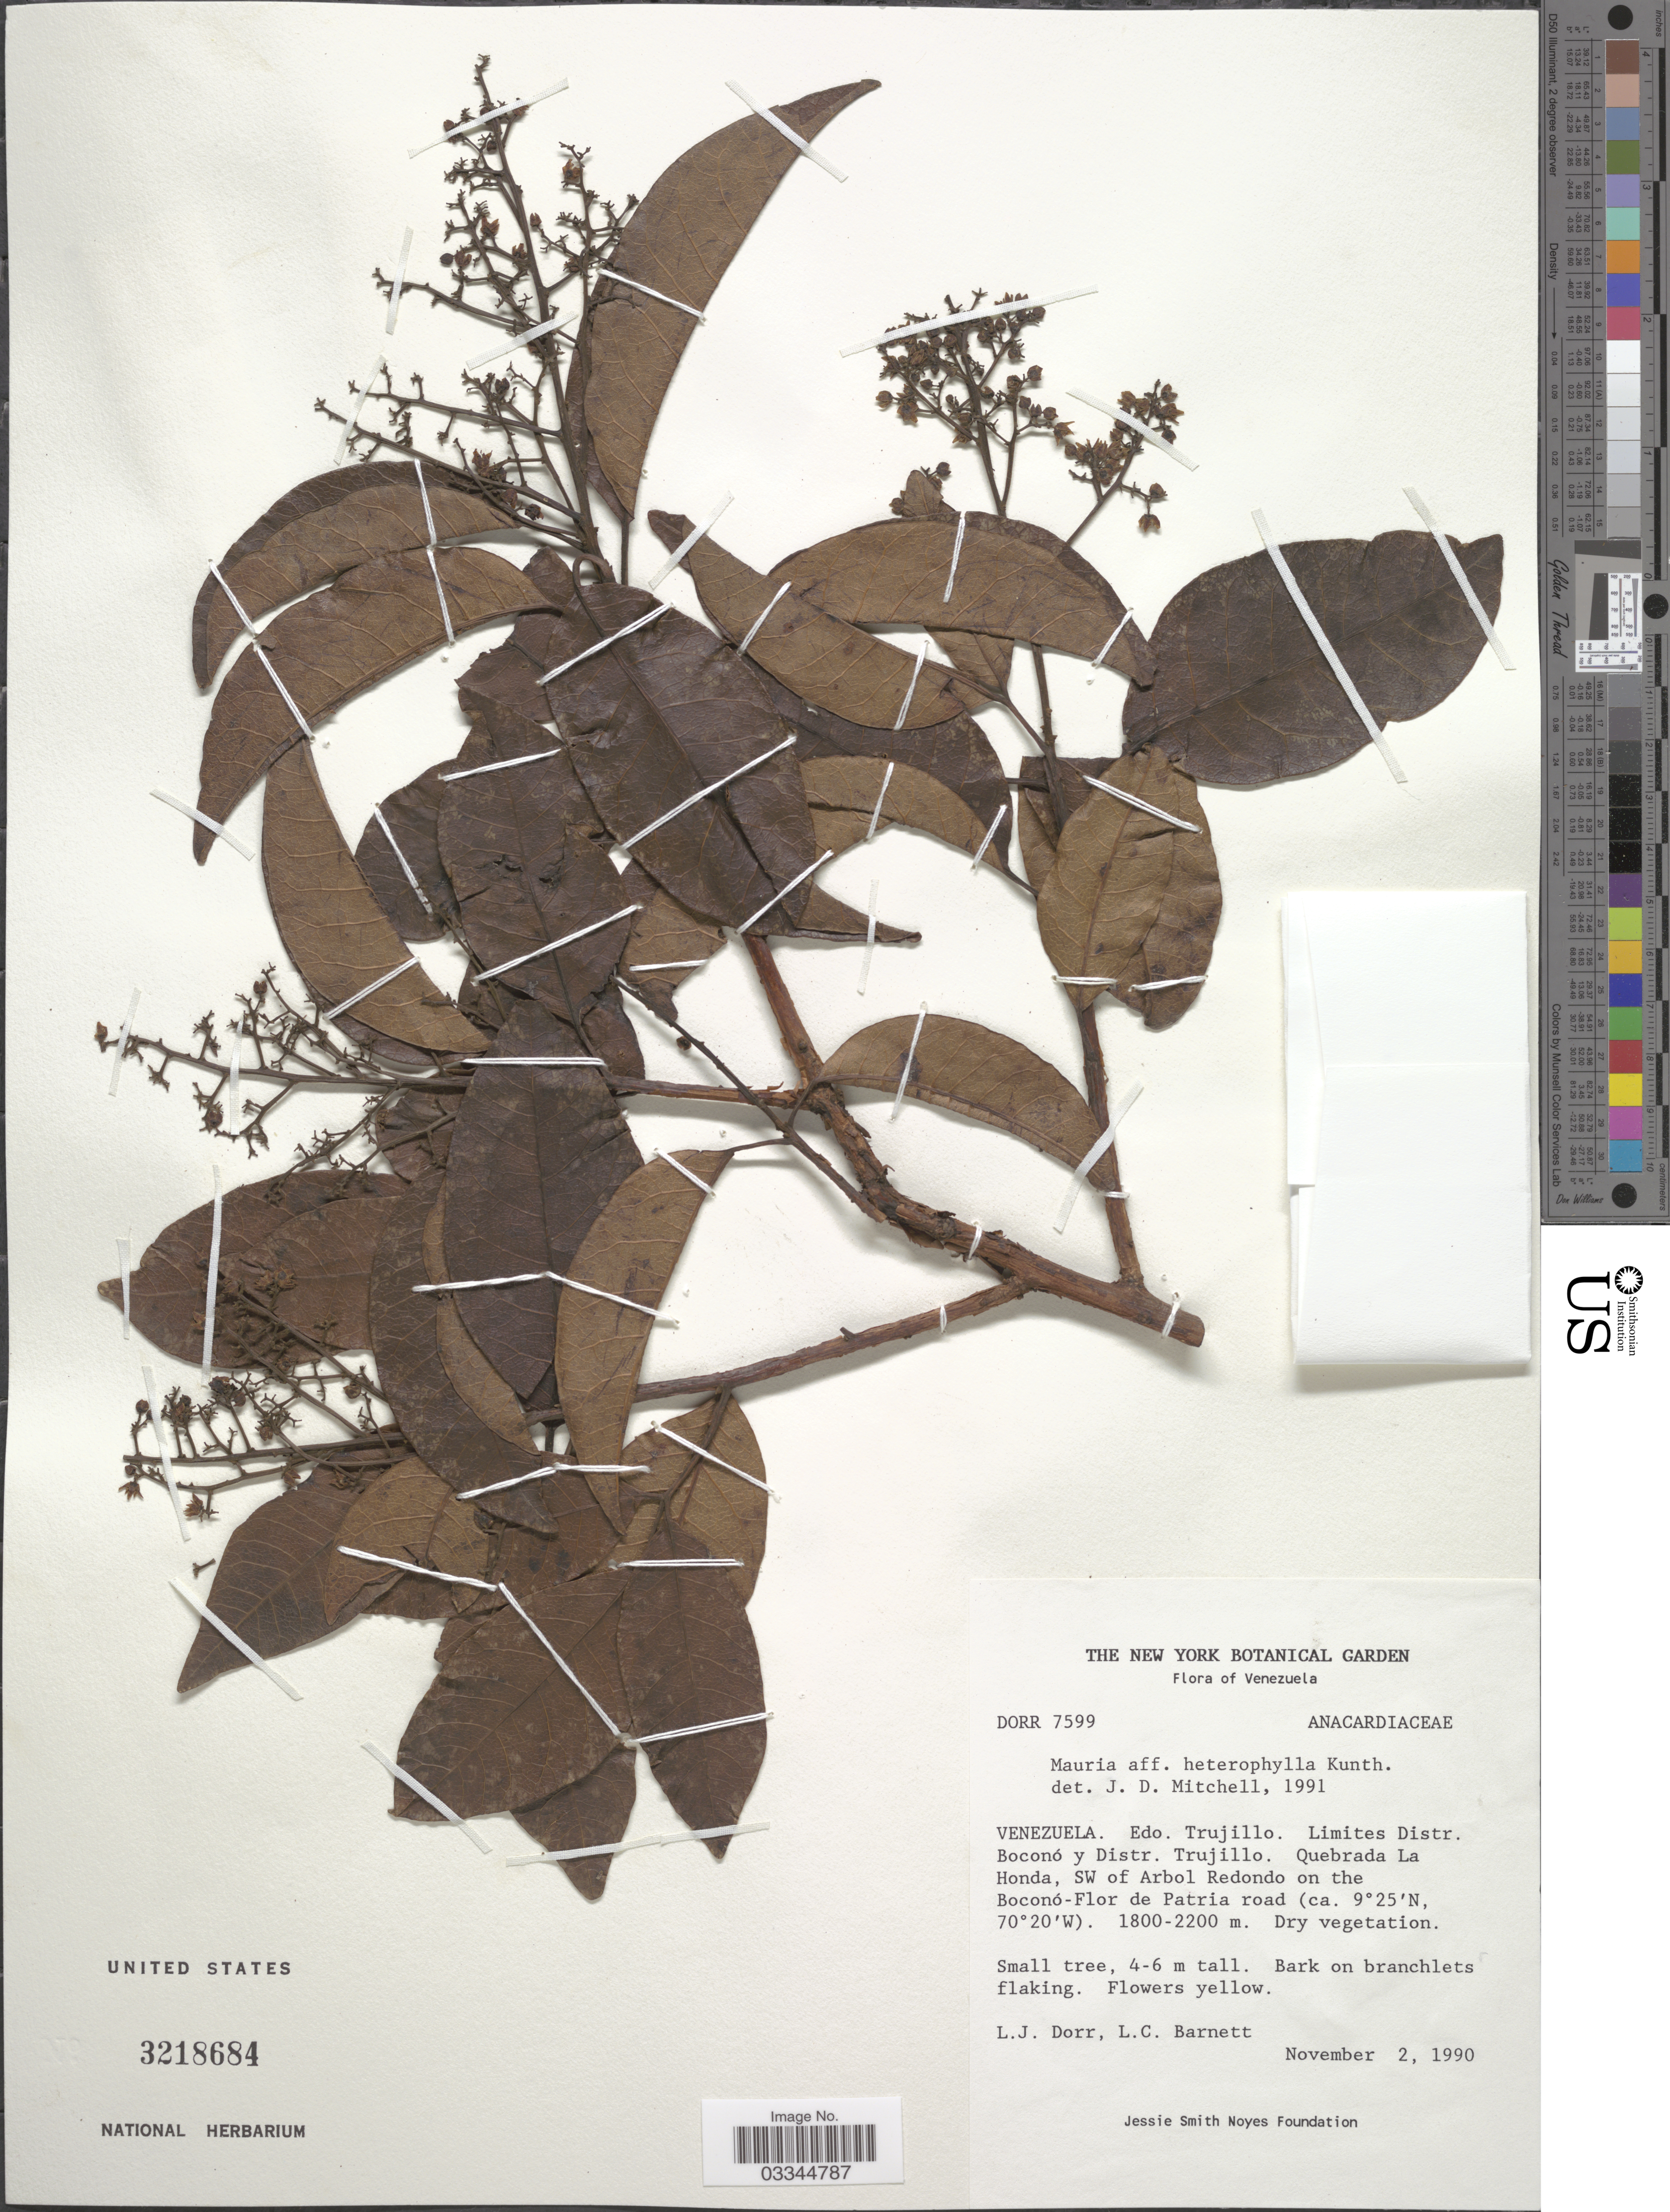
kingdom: Plantae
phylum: Tracheophyta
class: Magnoliopsida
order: Sapindales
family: Anacardiaceae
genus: Mauria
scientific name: Mauria heterophylla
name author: Kunth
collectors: L. J. Dorr & L. C. Barnett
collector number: DORR7599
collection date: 1990-11-02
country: Venezuela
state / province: Trujillo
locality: Limites Distr. Boconó y Distr. Trujillo. Quebrada La Honda, SW of Arbol Redondo on the Boconó-Flor de Patria road.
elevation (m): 1800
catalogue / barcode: US 3218684